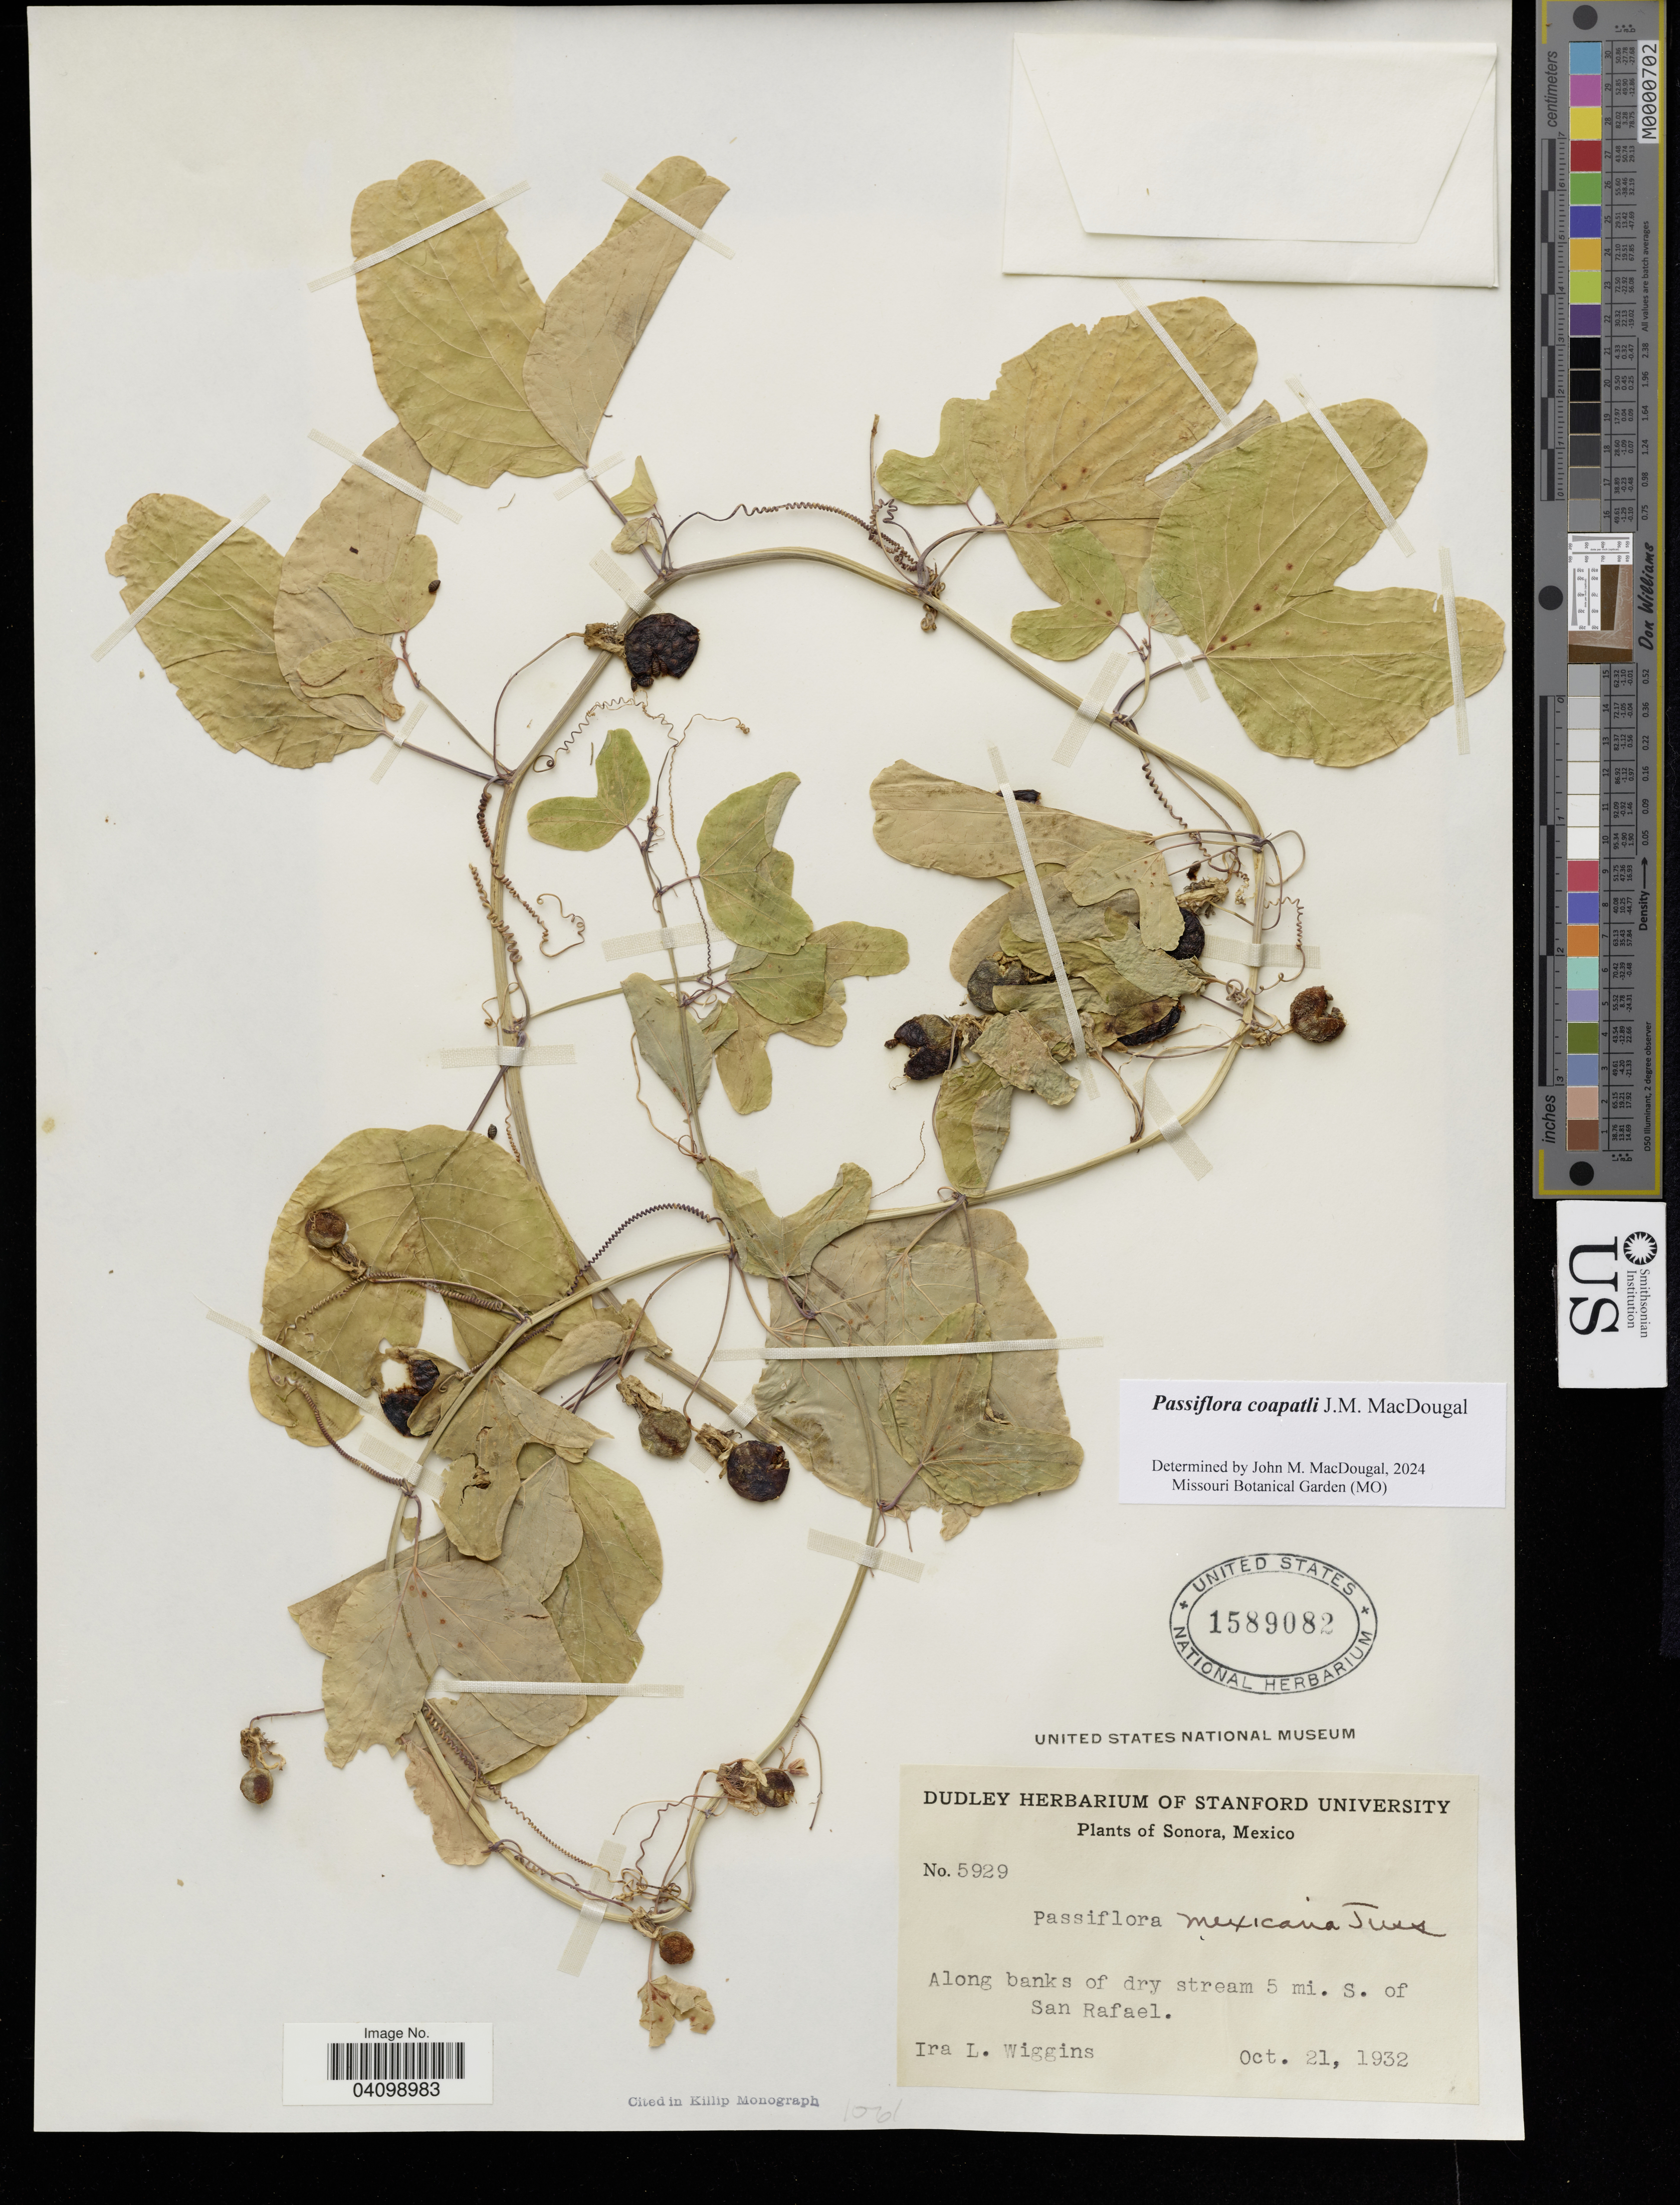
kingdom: Plantae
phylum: Tracheophyta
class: Polypodiopsida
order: Polypodiales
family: Blechnaceae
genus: Woodwardia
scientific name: Woodwardia areolata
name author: (L.) T. Moore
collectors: I. L. Wiggins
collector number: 5929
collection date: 1932-10-21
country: Mexico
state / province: Sonora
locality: Along banks of dry stream 5 mi. S. of San Rafael.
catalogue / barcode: US 1589082